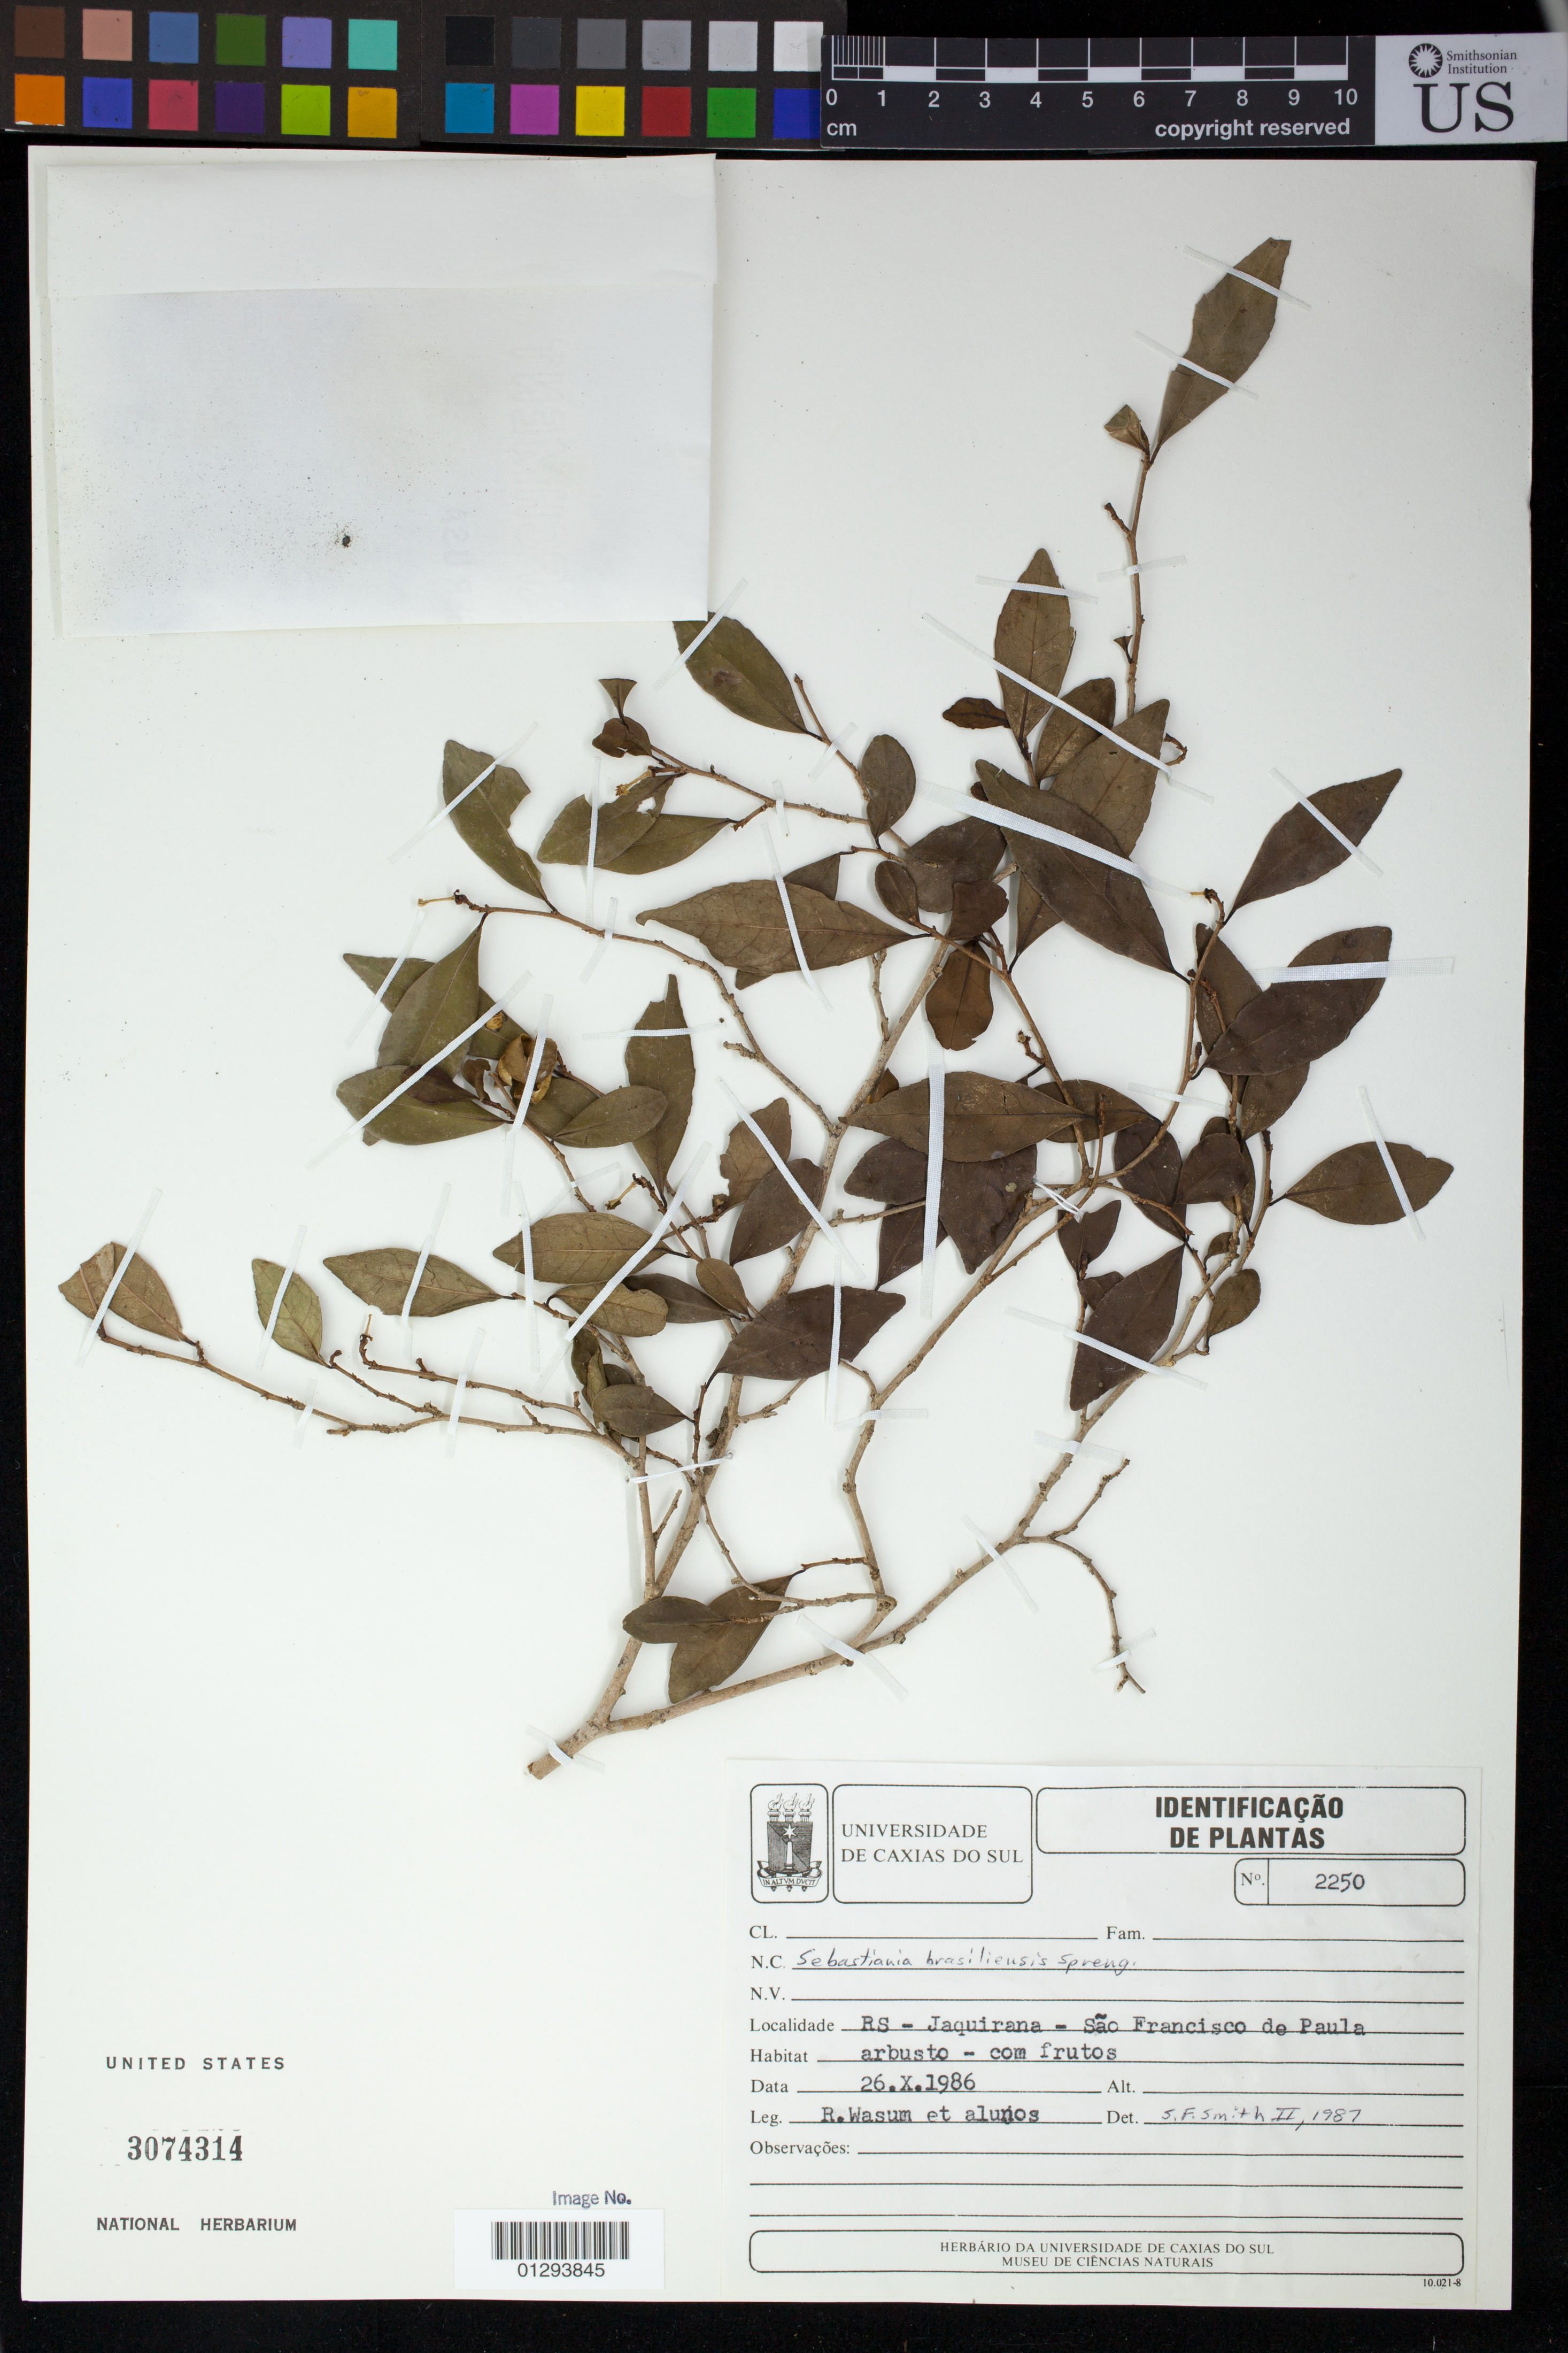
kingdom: Plantae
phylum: Tracheophyta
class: Magnoliopsida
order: Malpighiales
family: Euphorbiaceae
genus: Sebastiania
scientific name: Sebastiania brasiliensis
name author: Spreng.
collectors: R. Wasum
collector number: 2250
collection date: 1986-10-26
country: Brazil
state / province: Rio Grande do Sul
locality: RS - Jaquirana - Sao Francisco de Paula.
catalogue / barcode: US 3074314